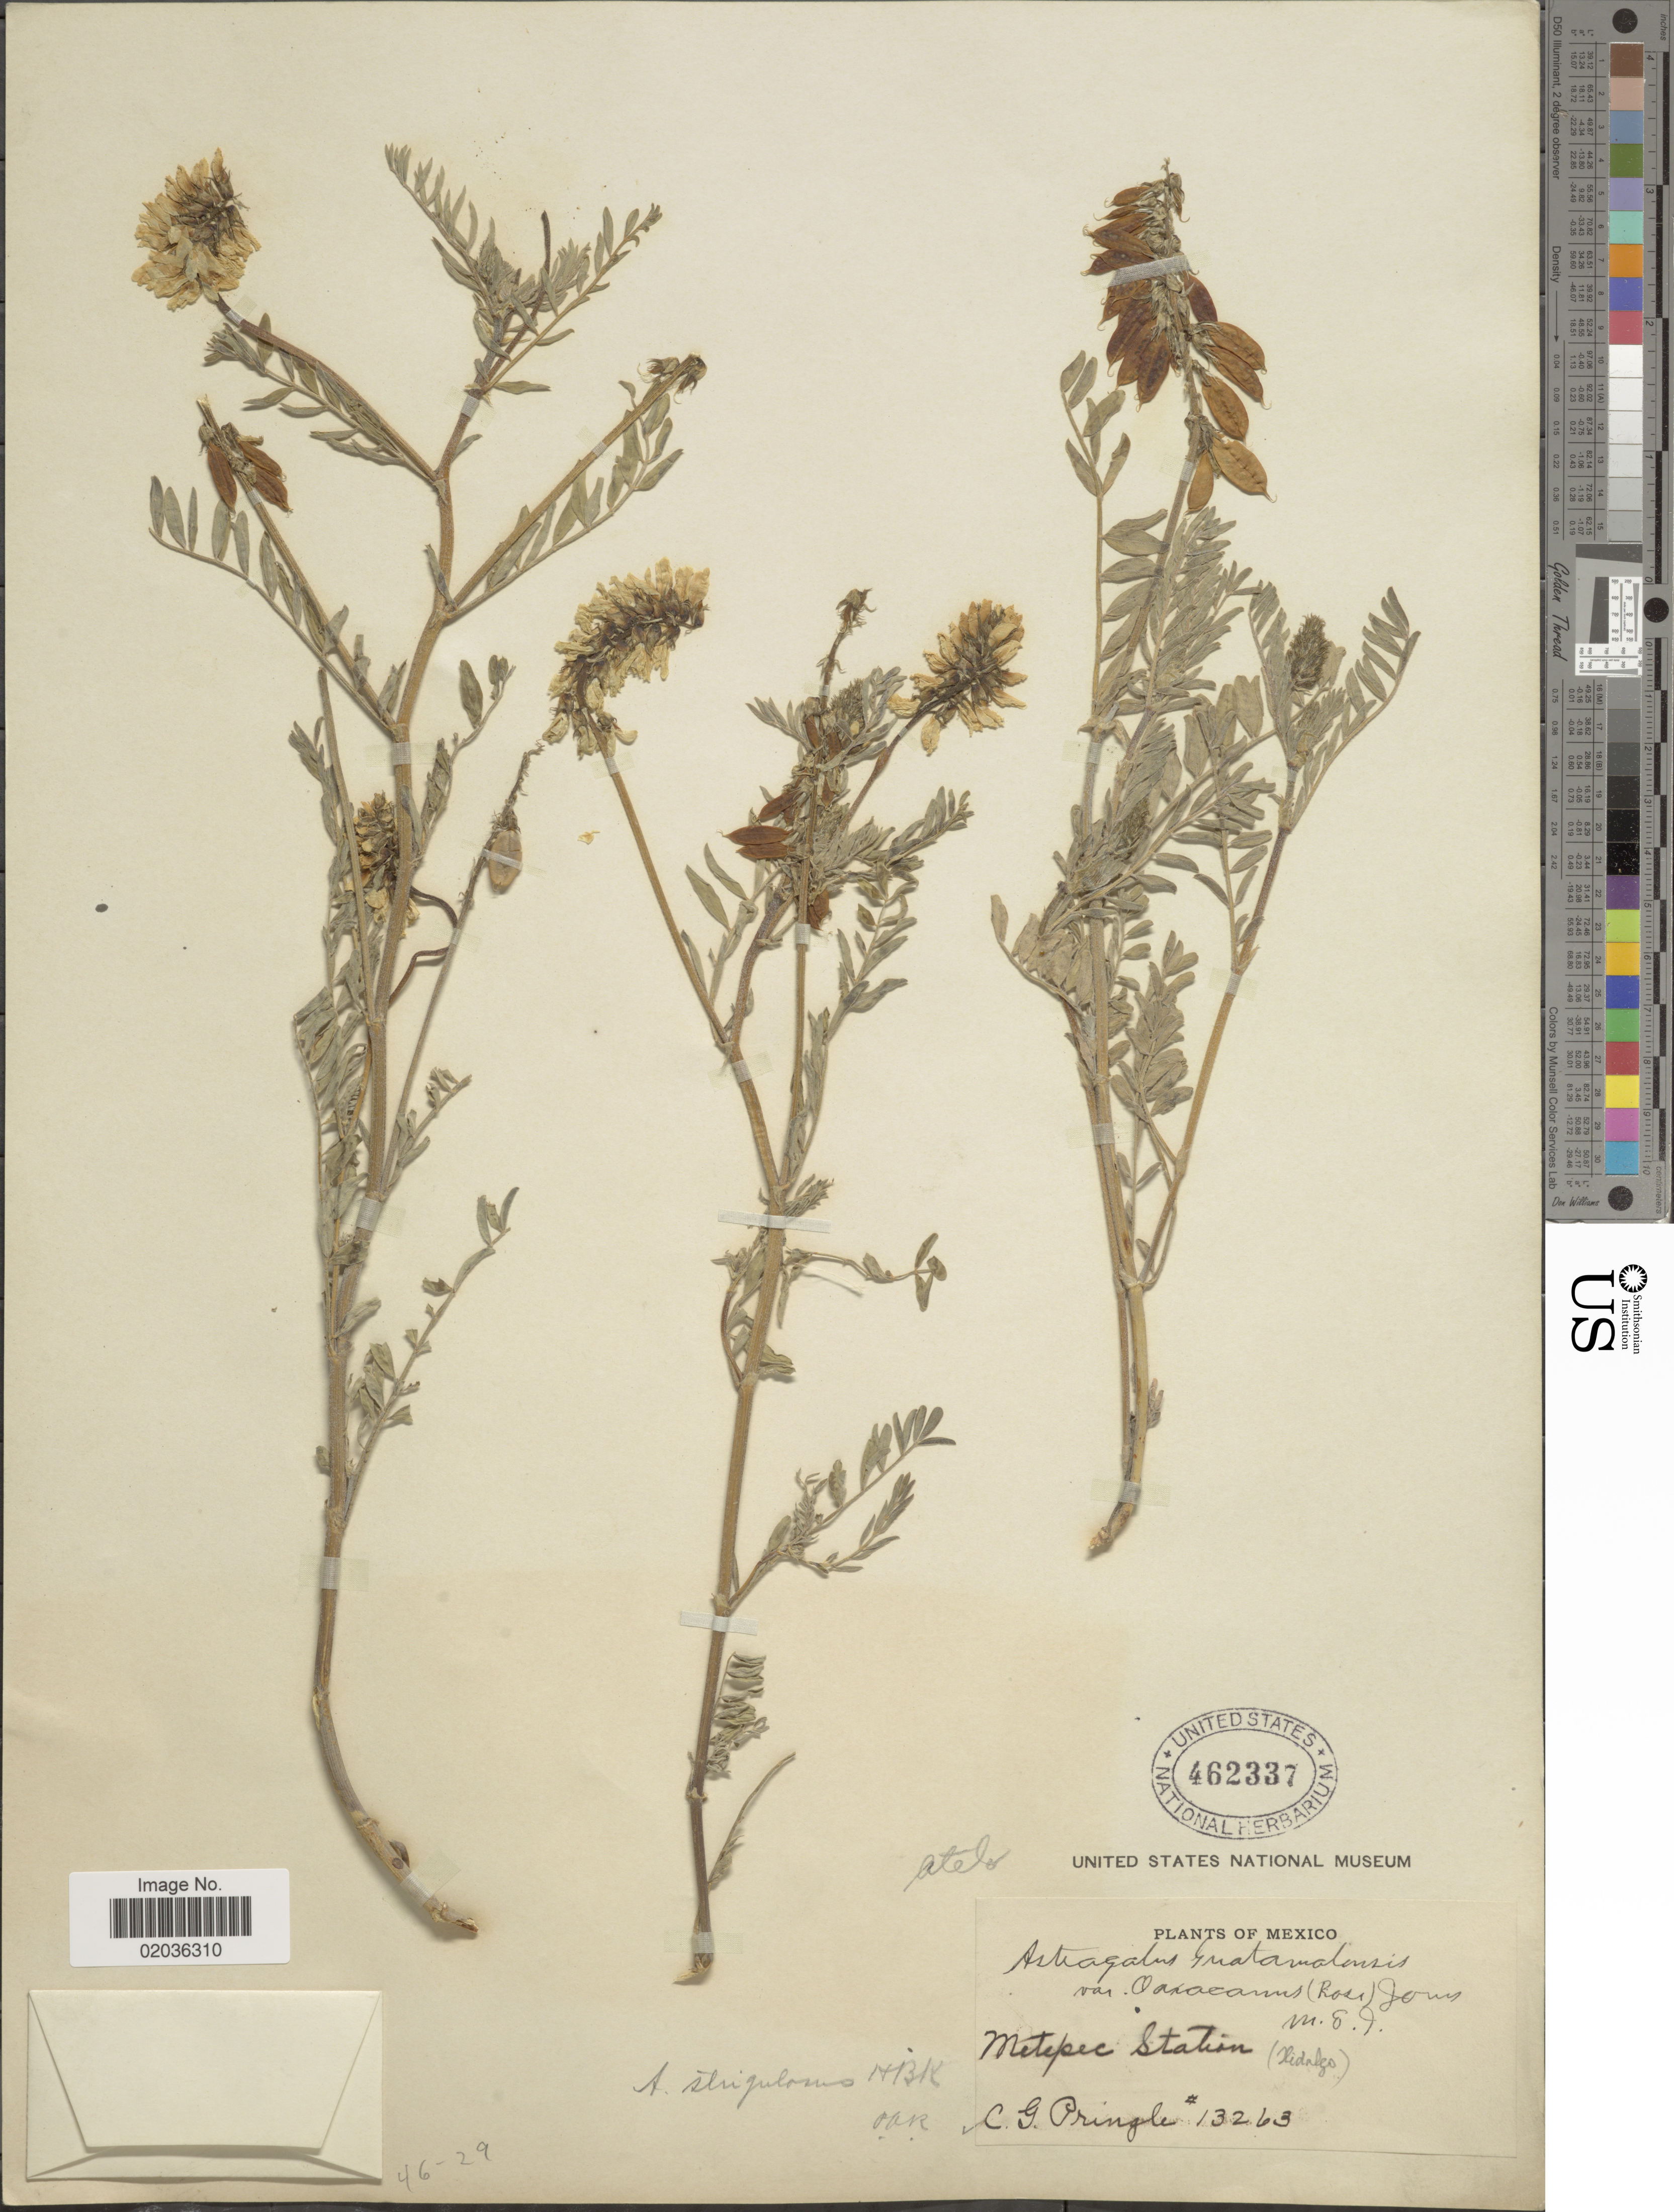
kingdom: Plantae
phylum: Tracheophyta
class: Magnoliopsida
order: Fabales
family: Fabaceae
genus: Astragalus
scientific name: Astragalus strigulosus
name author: Kunth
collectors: C. G. Pringle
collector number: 13263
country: Mexico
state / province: Hidalgo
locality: Metepec Station ( Hidalgo)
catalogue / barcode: US 462337